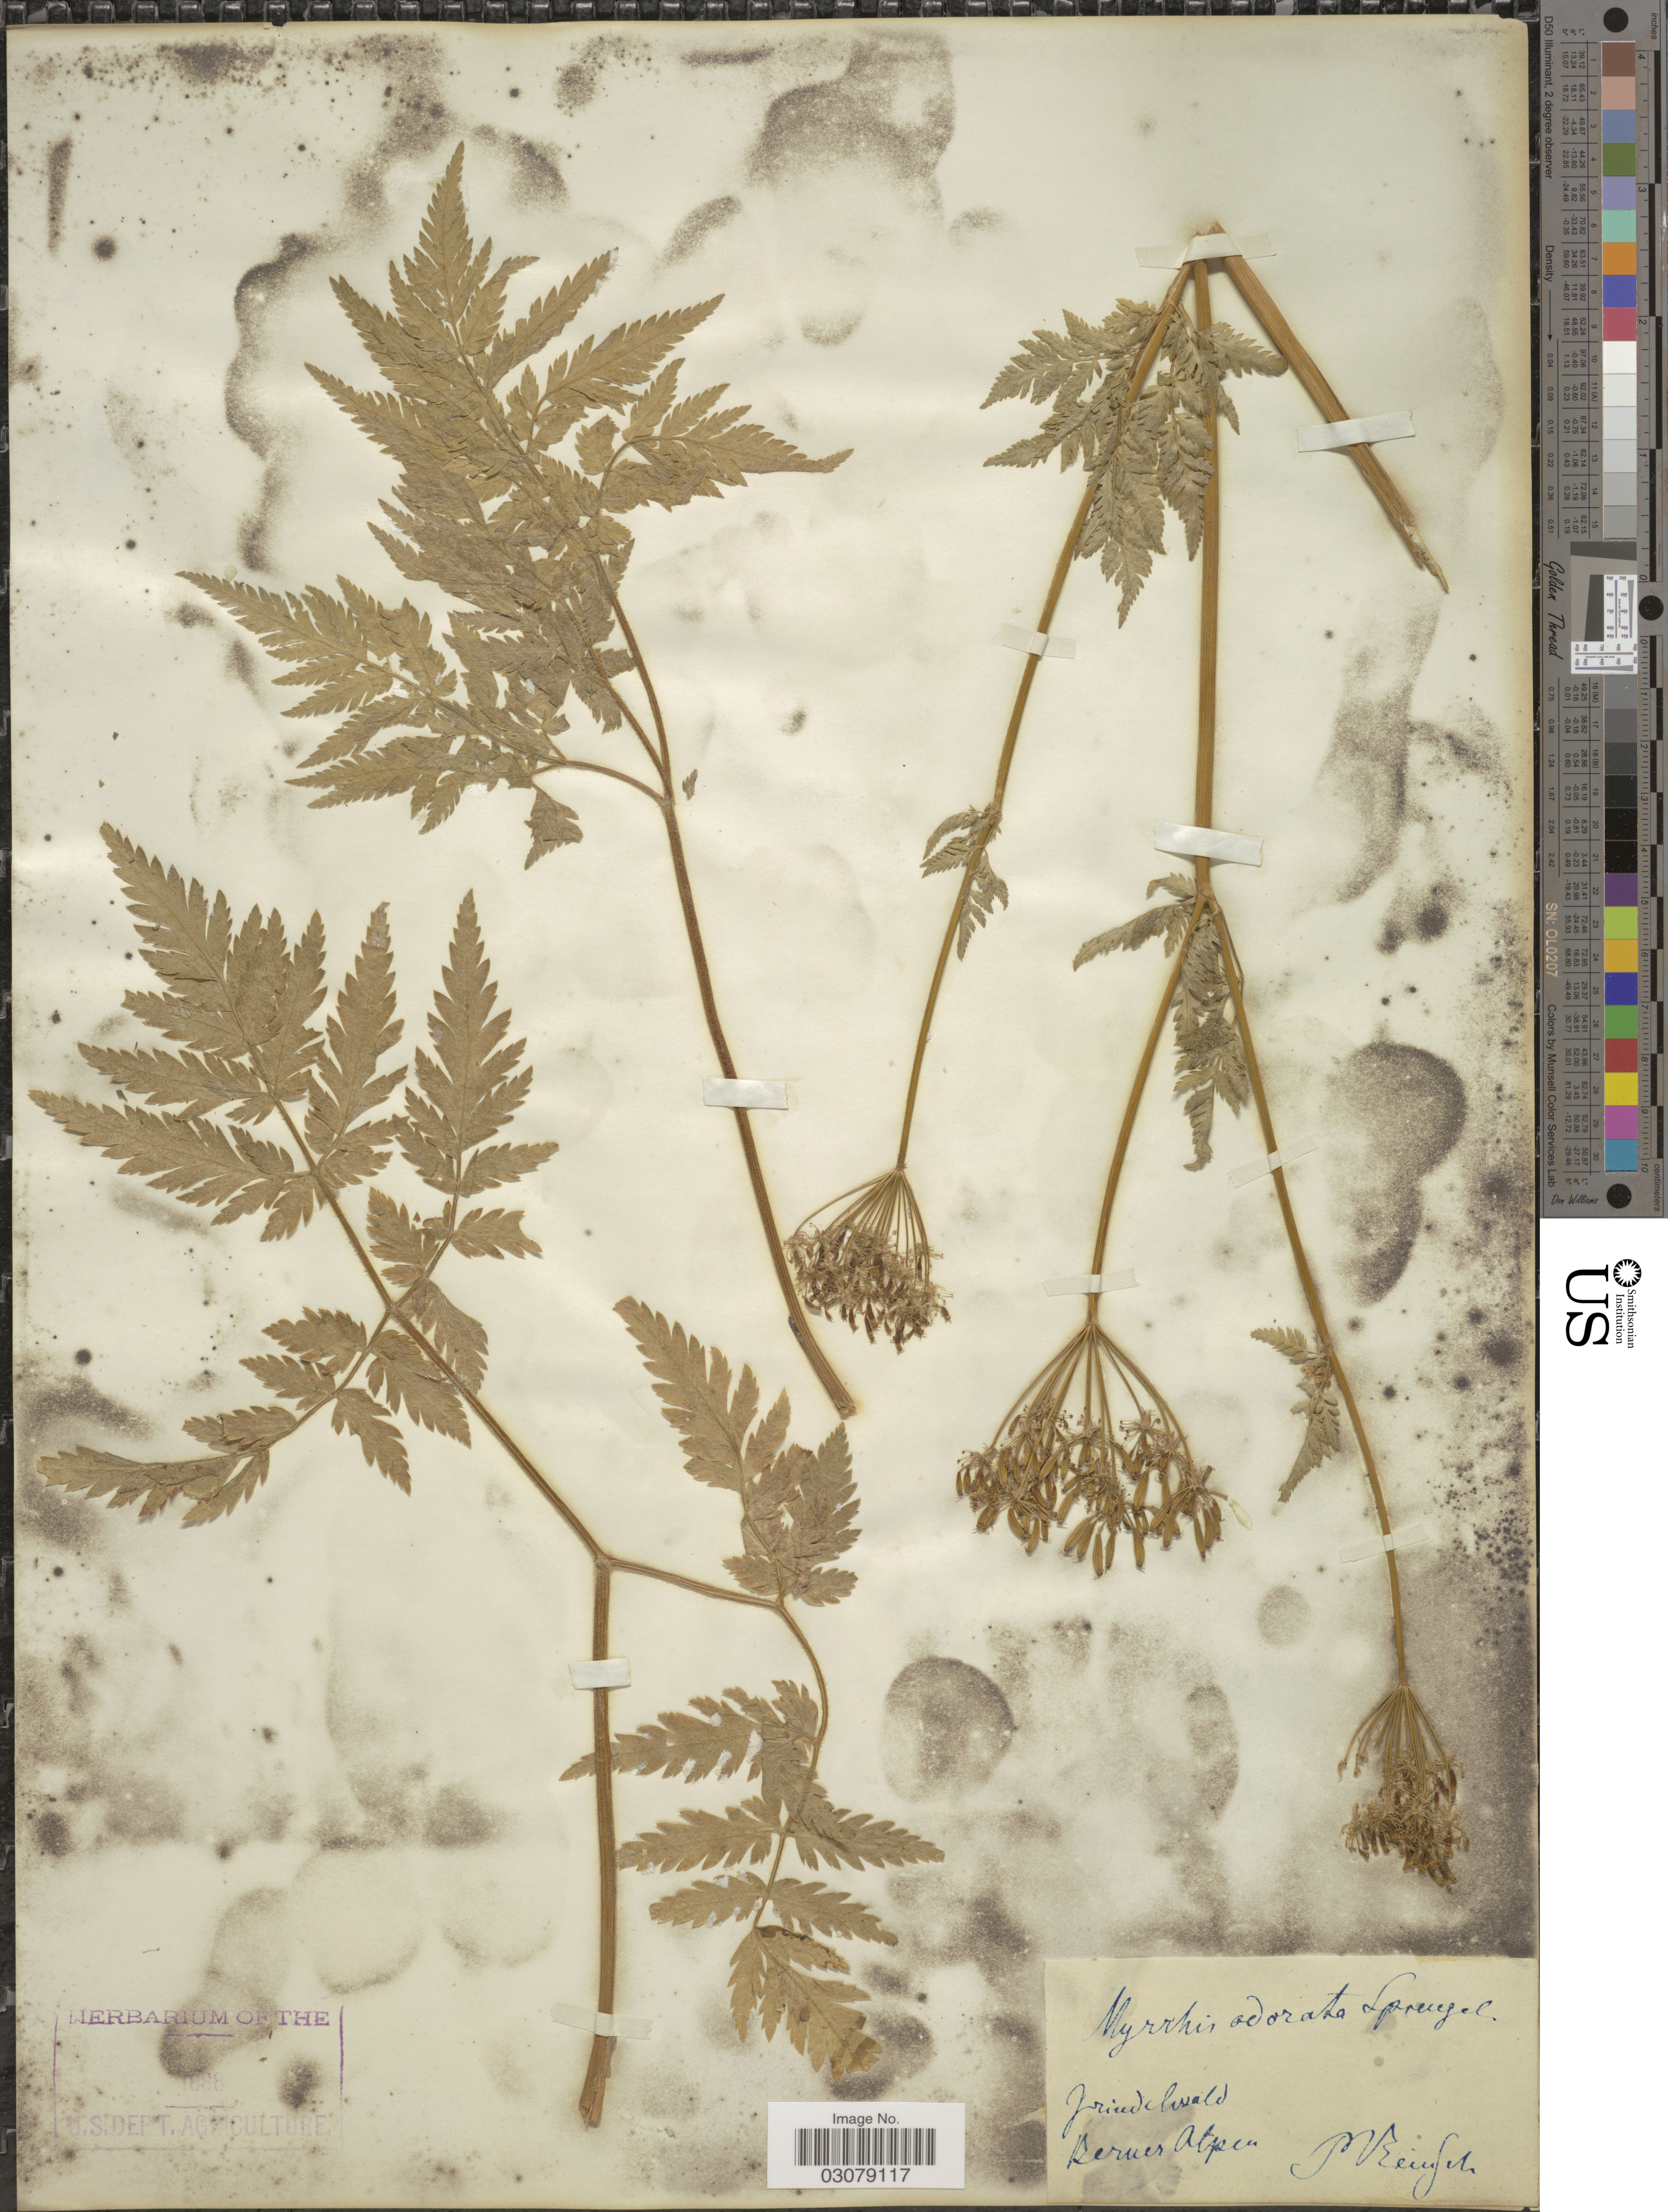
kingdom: Plantae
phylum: Tracheophyta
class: Magnoliopsida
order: Apiales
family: Apiaceae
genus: Myrrhis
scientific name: Myrrhis odorata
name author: (L.) Scop.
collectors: P. Reinsch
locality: Grindelwald [interpreted], Beruer [interpreted] Alpen.